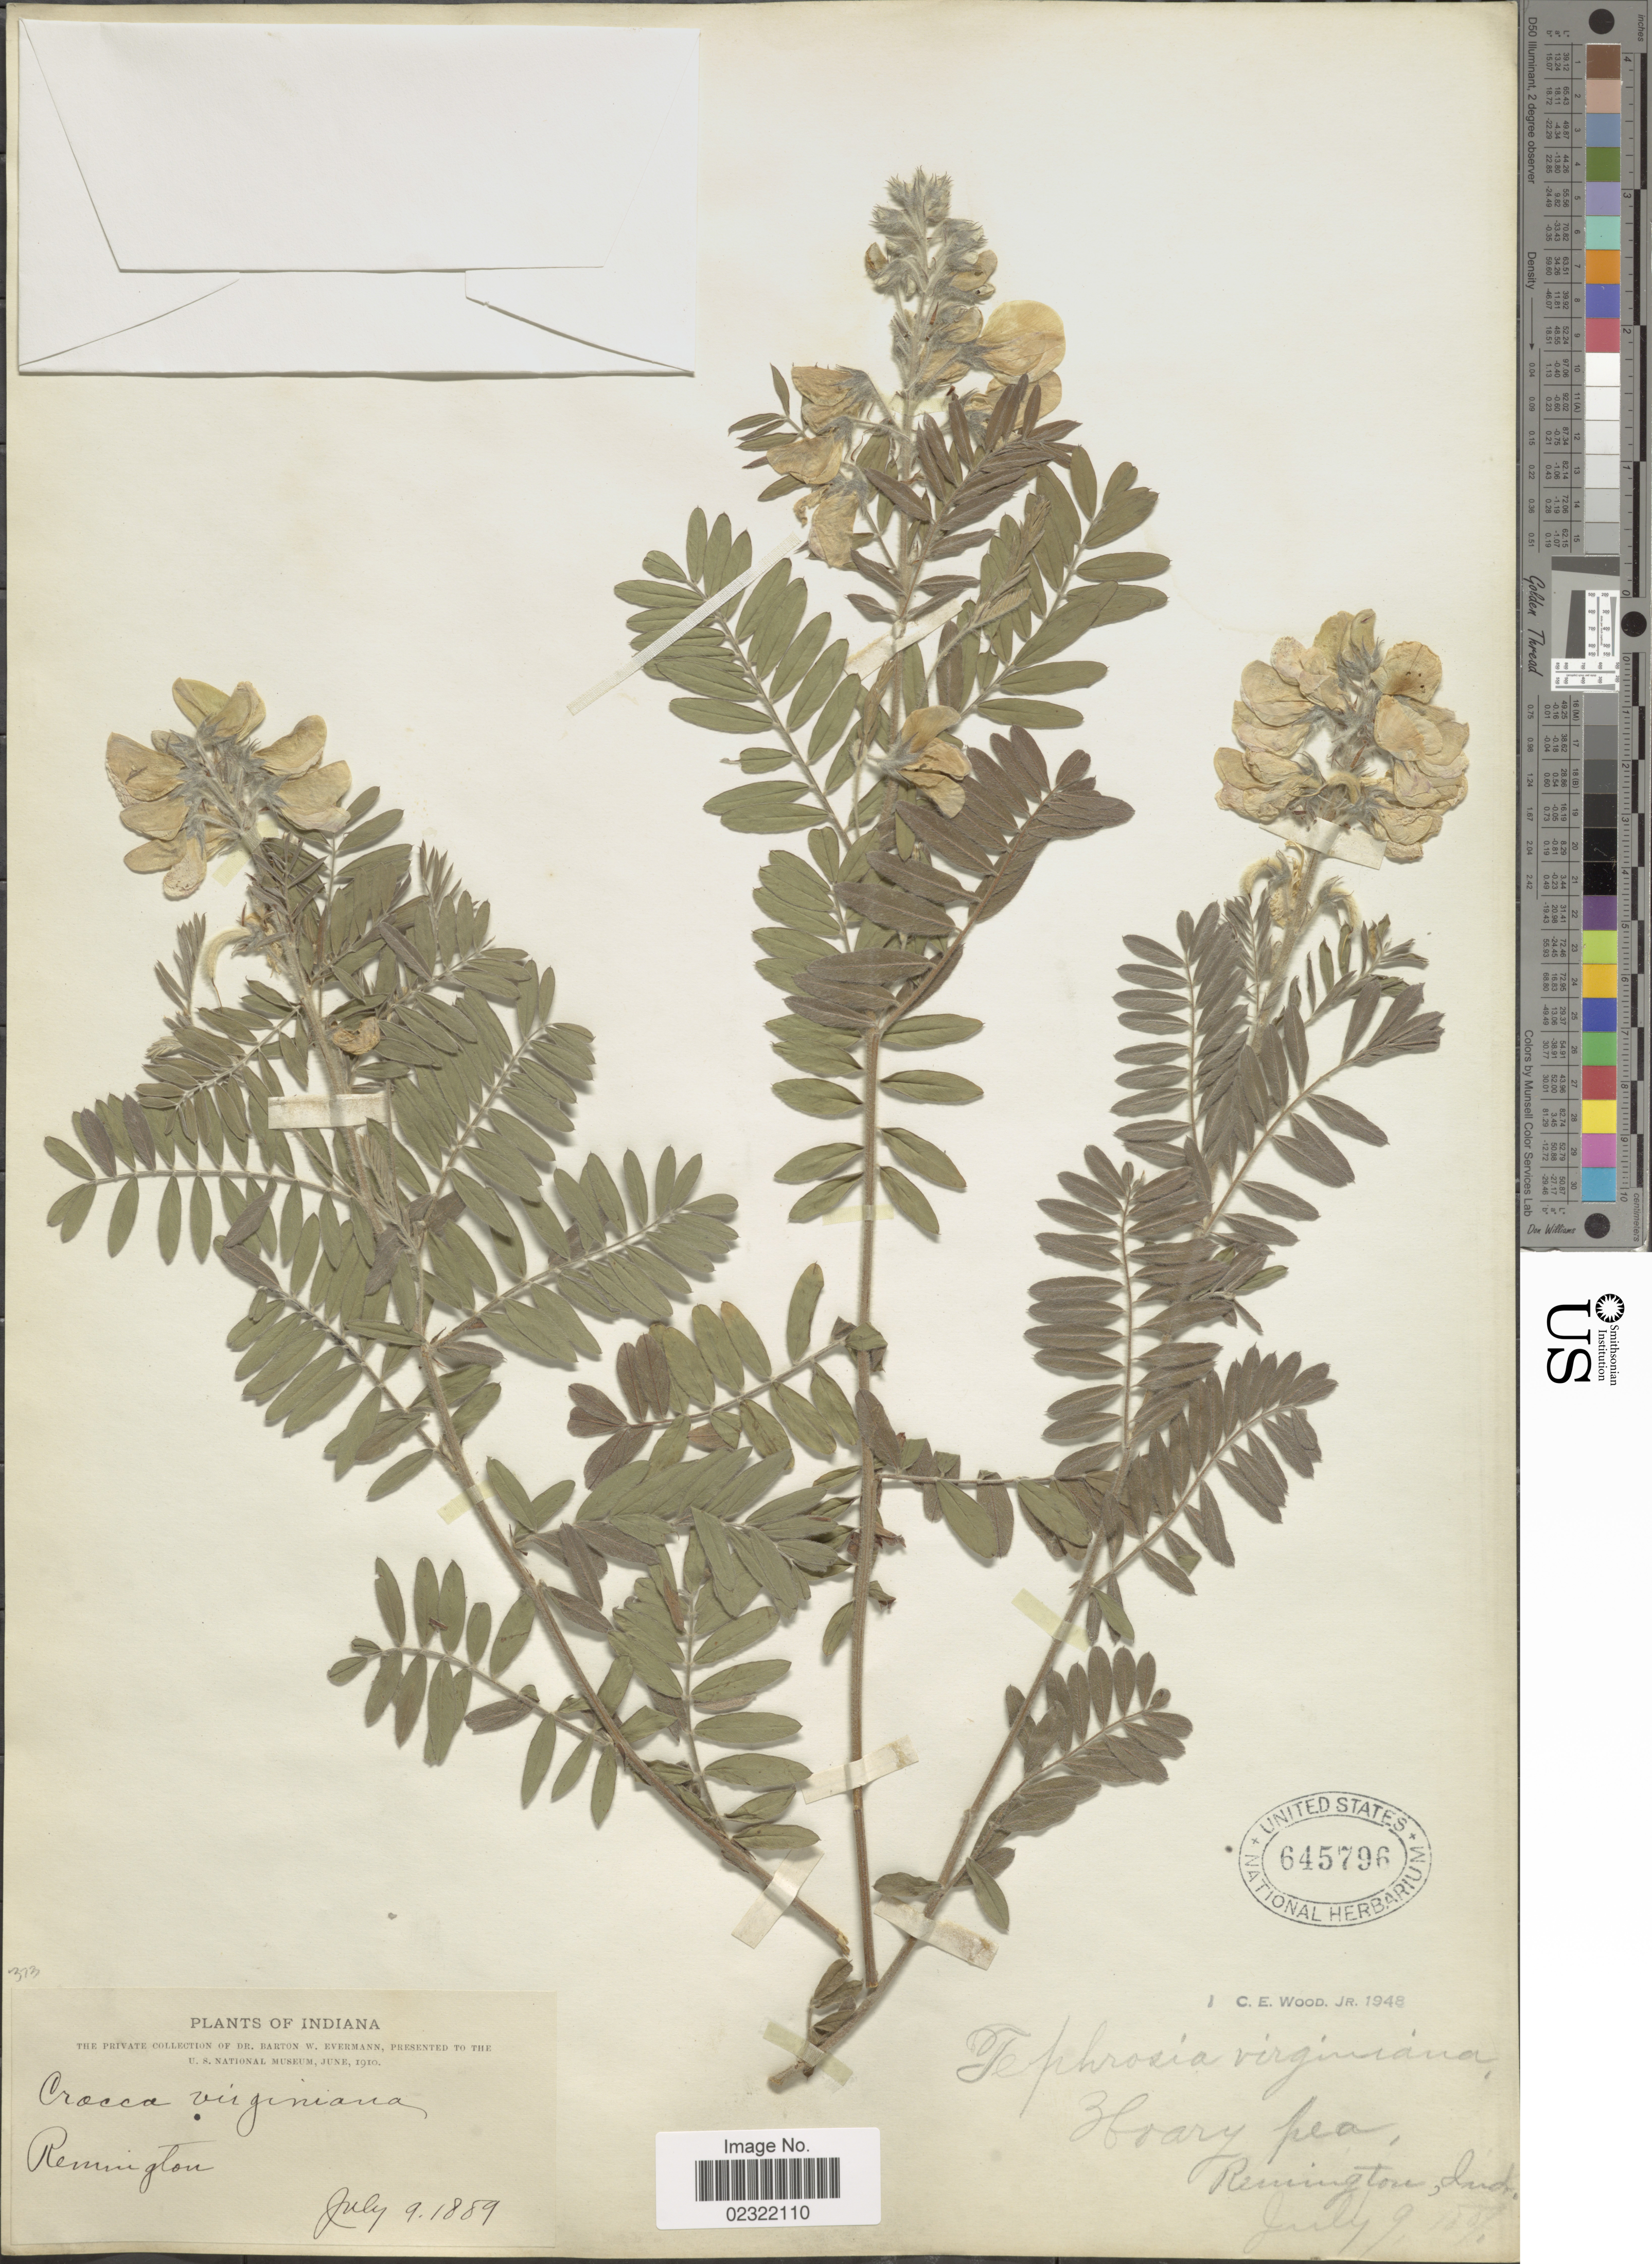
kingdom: Plantae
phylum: Tracheophyta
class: Magnoliopsida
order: Fabales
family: Fabaceae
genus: Tephrosia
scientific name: Tephrosia virginiana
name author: (L.) Pers.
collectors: B. W. Evermann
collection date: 1889-07-09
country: United States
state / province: Indiana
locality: Remington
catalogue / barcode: US 645796